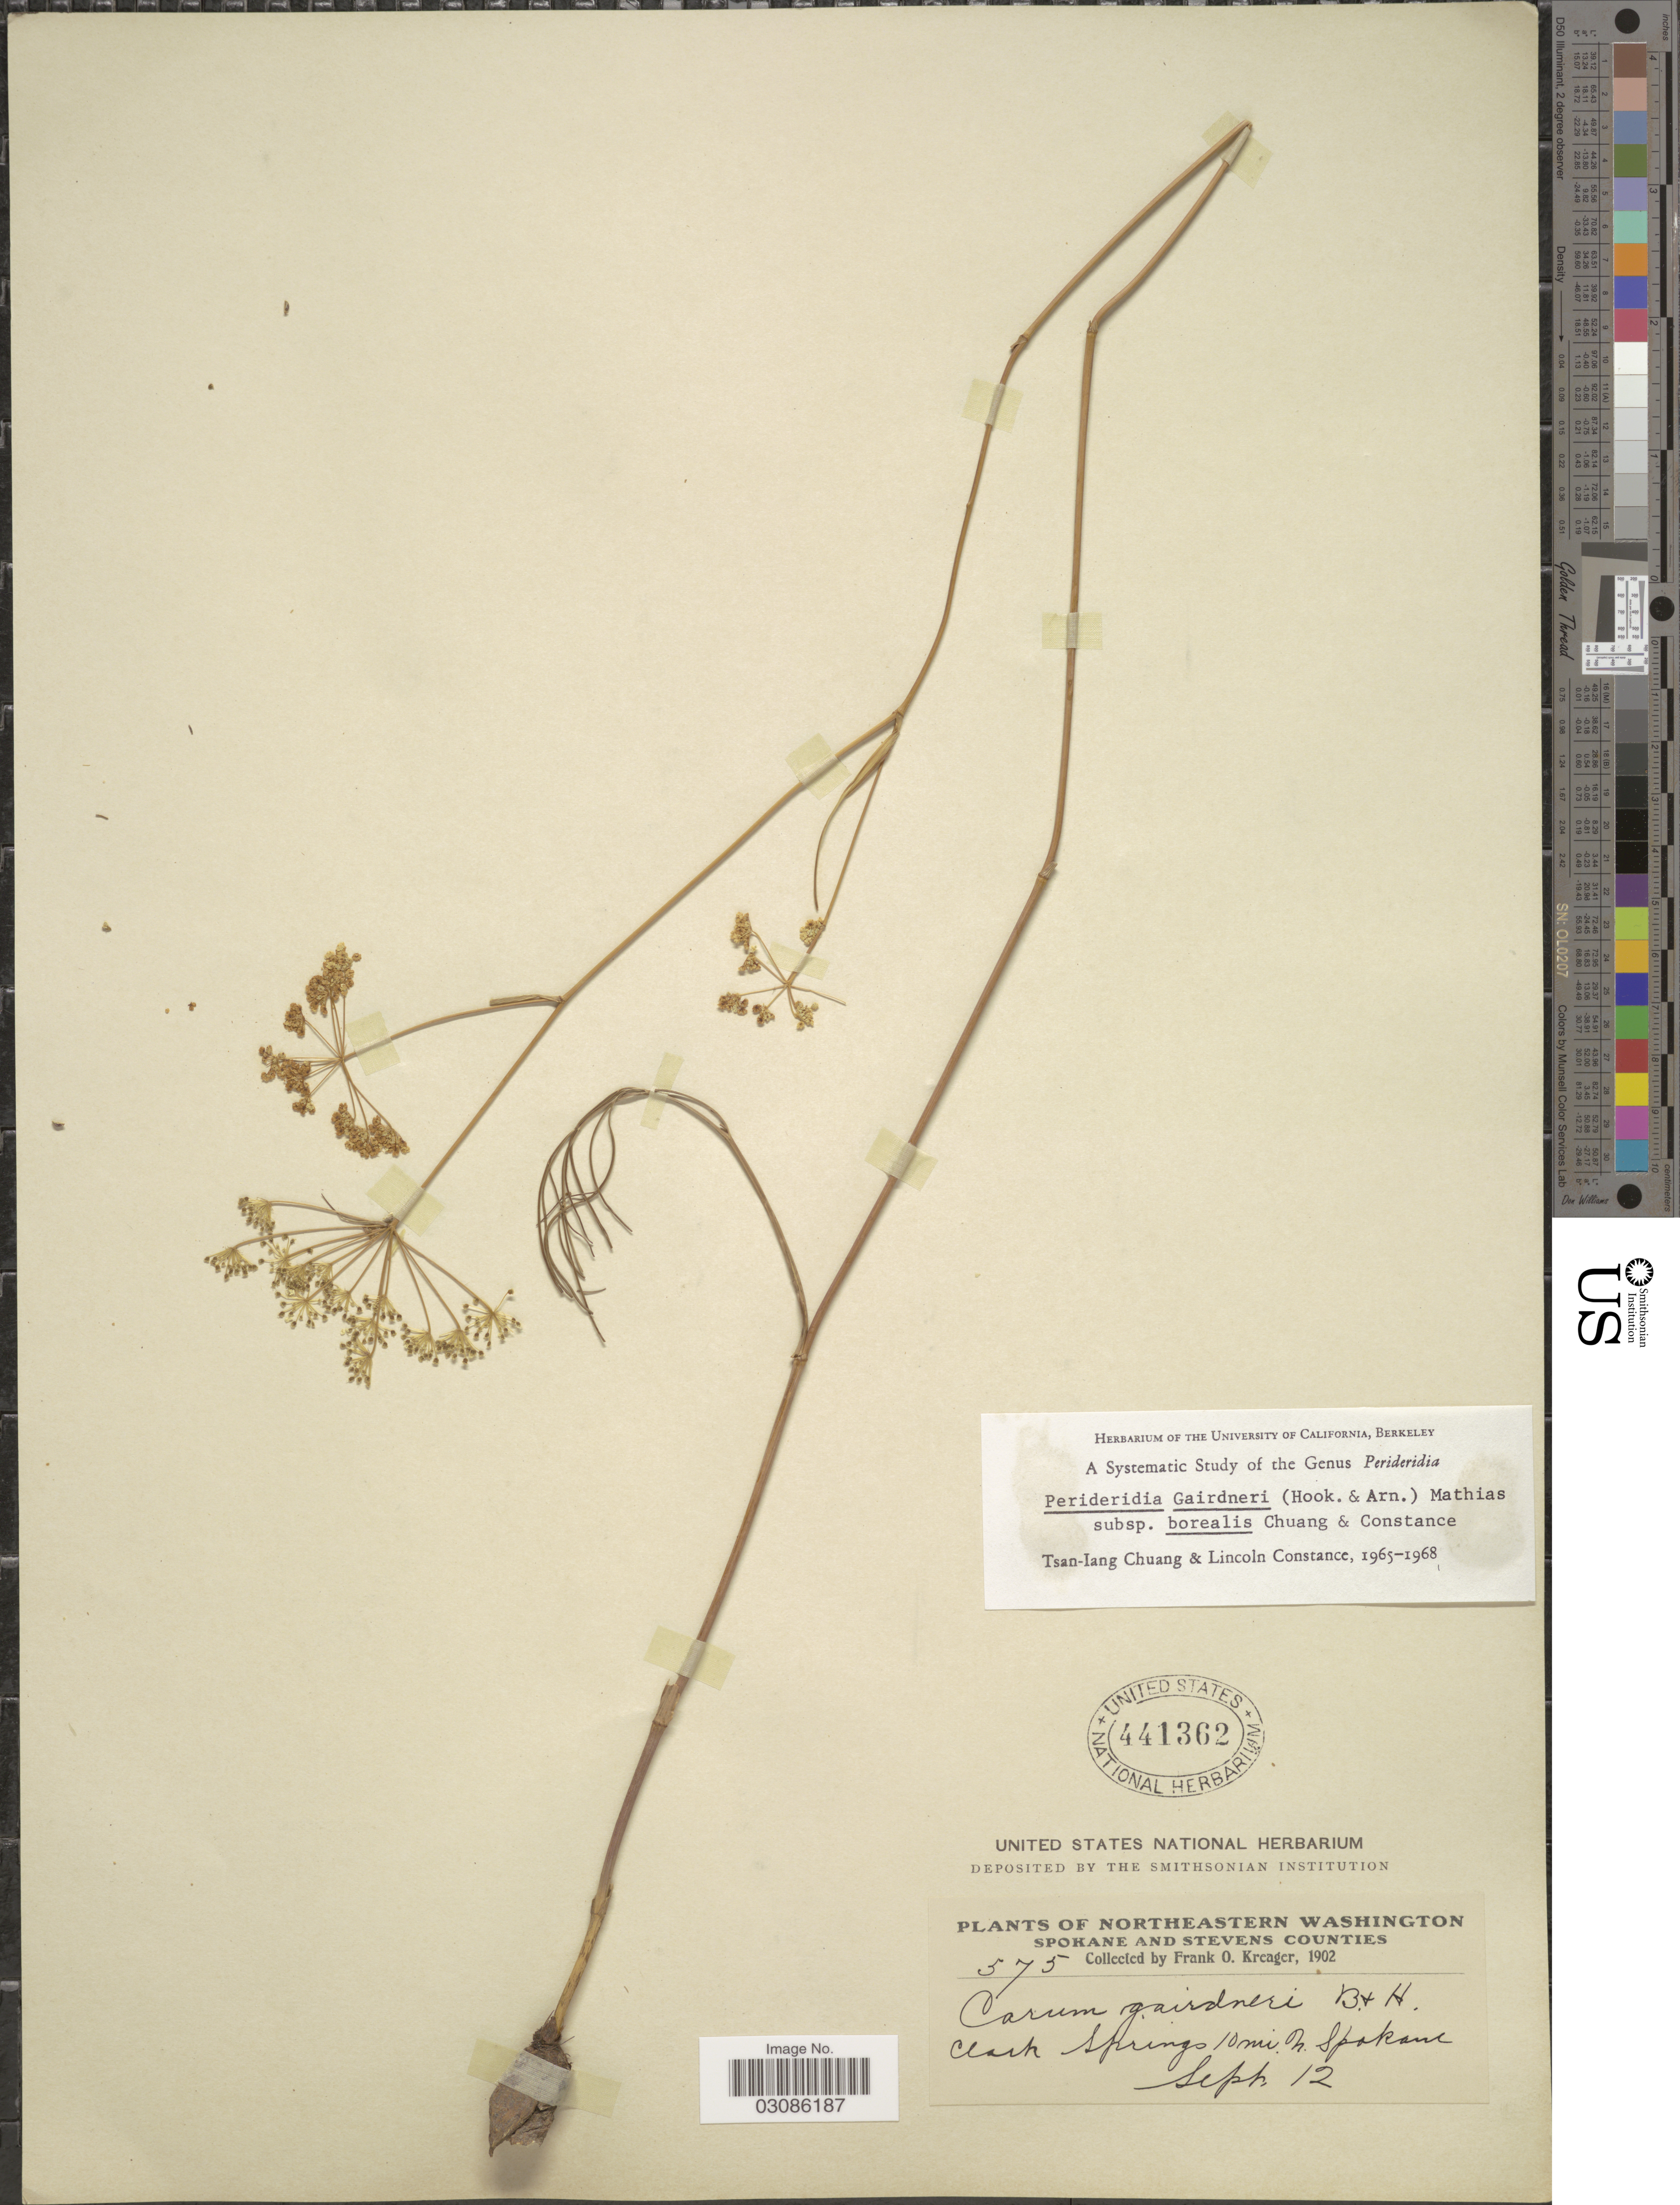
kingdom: Plantae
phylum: Tracheophyta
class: Magnoliopsida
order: Apiales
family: Apiaceae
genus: Perideridia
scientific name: Perideridia gairdneri subsp. borealis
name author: T.I. Chuang & Constance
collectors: F. Kreager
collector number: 575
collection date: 1902-09-12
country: United States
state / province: Washington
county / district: Spokane / Stevens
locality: Northeastern Washington, Spokane and Stevens Counties, Clark springs 10 mi. of Spokane.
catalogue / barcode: US 441362